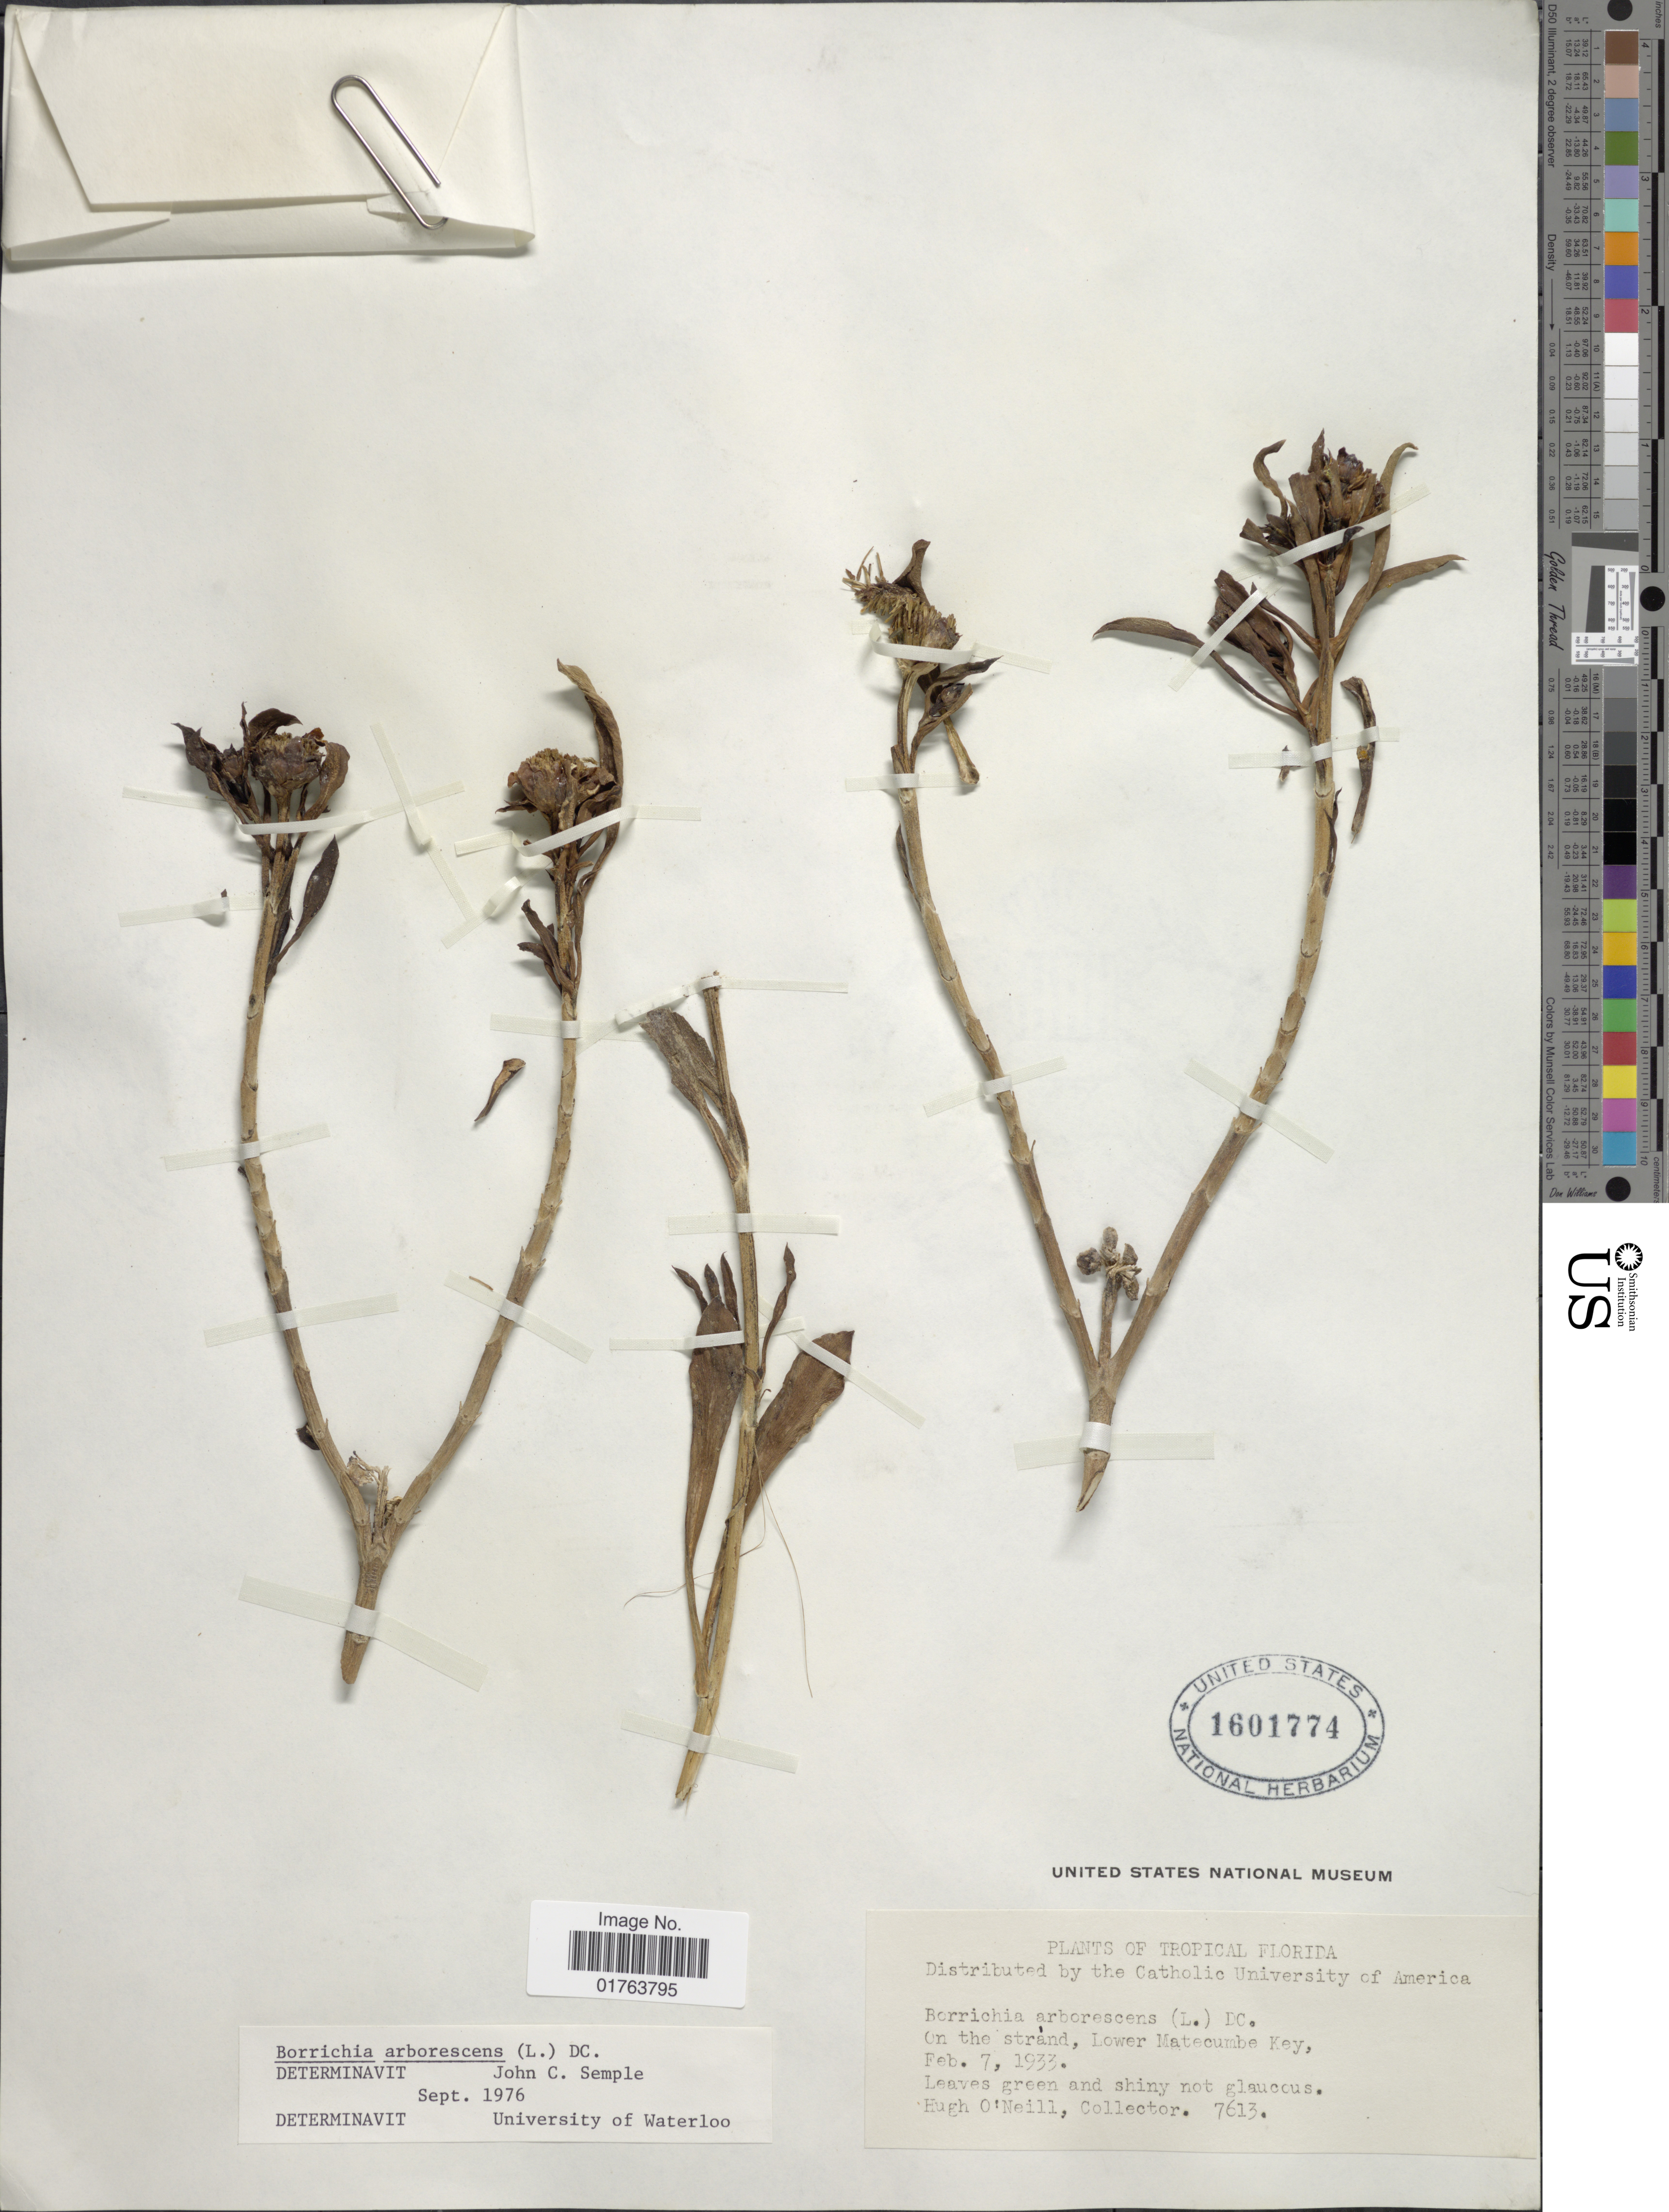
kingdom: Plantae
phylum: Tracheophyta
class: Magnoliopsida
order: Asterales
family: Asteraceae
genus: Borrichia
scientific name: Borrichia arborescens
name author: (L.) DC.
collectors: H. O'Neill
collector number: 7613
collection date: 1933-02-07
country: United States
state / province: Florida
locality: Tropical Florida, On the strand, Lower Matecumbe Key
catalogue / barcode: US 1601774